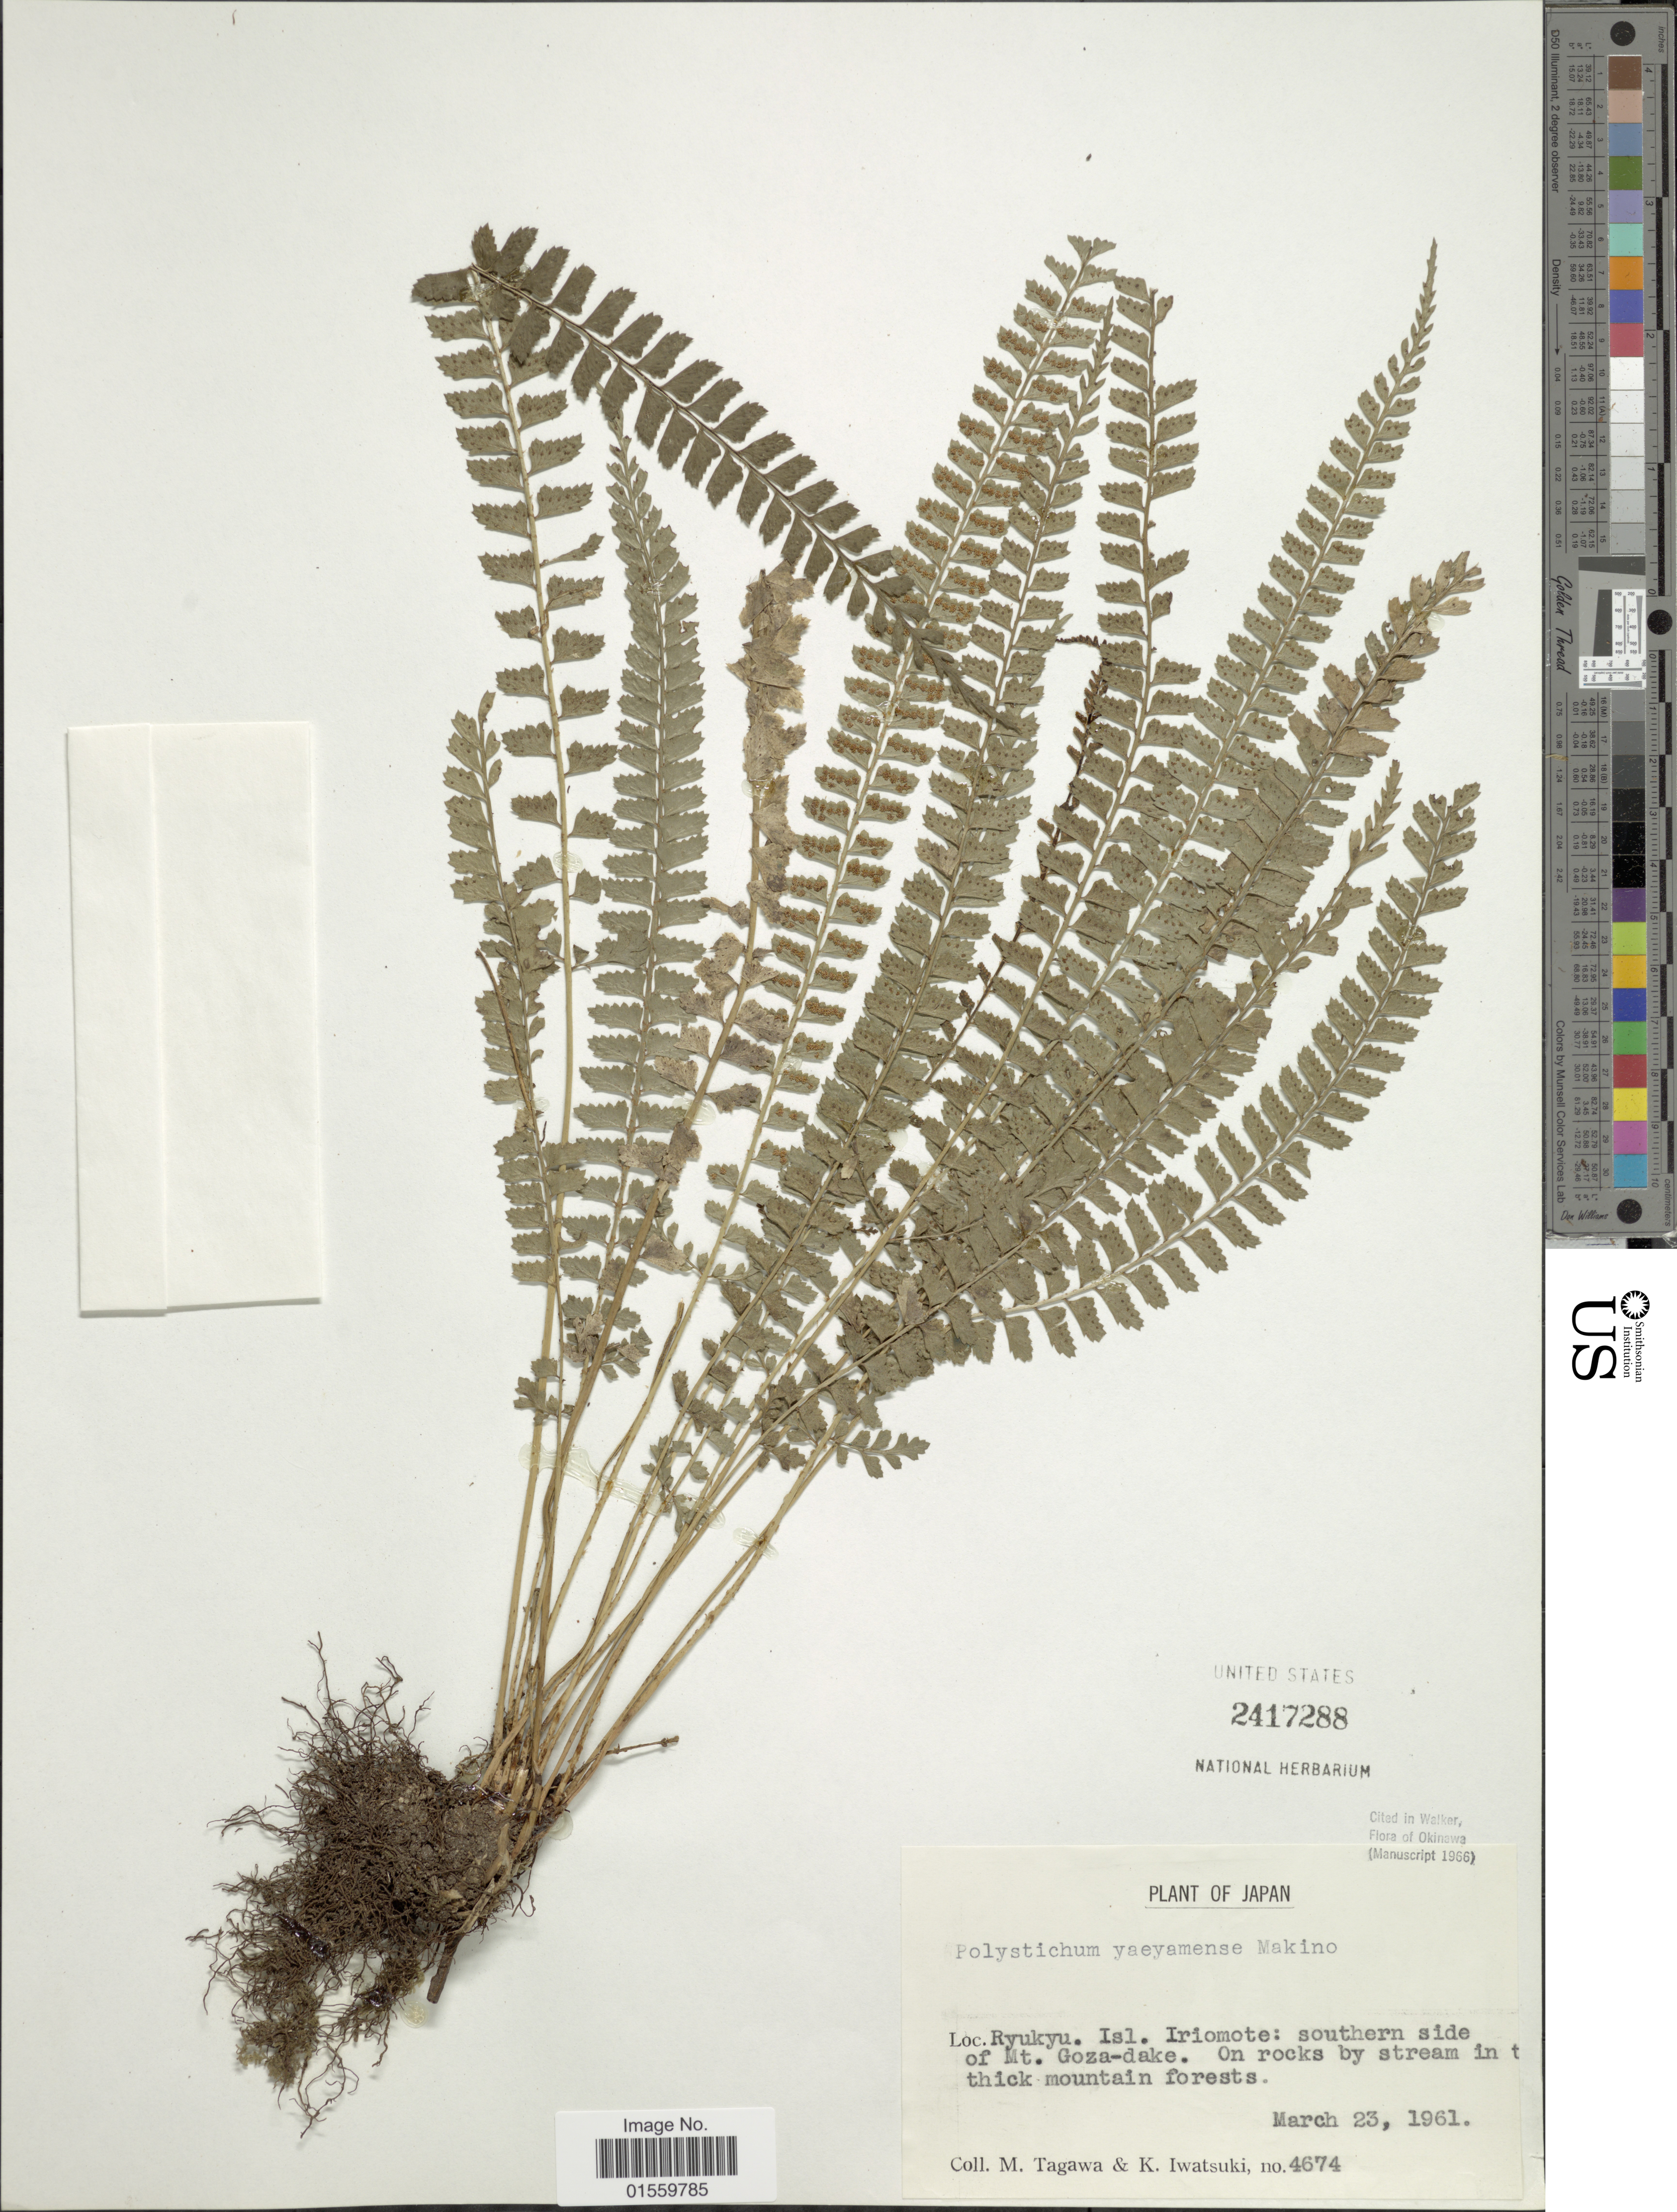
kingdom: Plantae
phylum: Tracheophyta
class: Polypodiopsida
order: Polypodiales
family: Dryopteridaceae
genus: Polystichum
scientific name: Polystichum yaeyamense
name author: (Makino) Makino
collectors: M. Tagawa & K. Iwatsuki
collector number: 4674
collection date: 1961-03-23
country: Japan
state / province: Okinawa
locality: Ryukyu. Isl. Iriomote: southern side of Mt. Goza-dake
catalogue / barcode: US 2417288